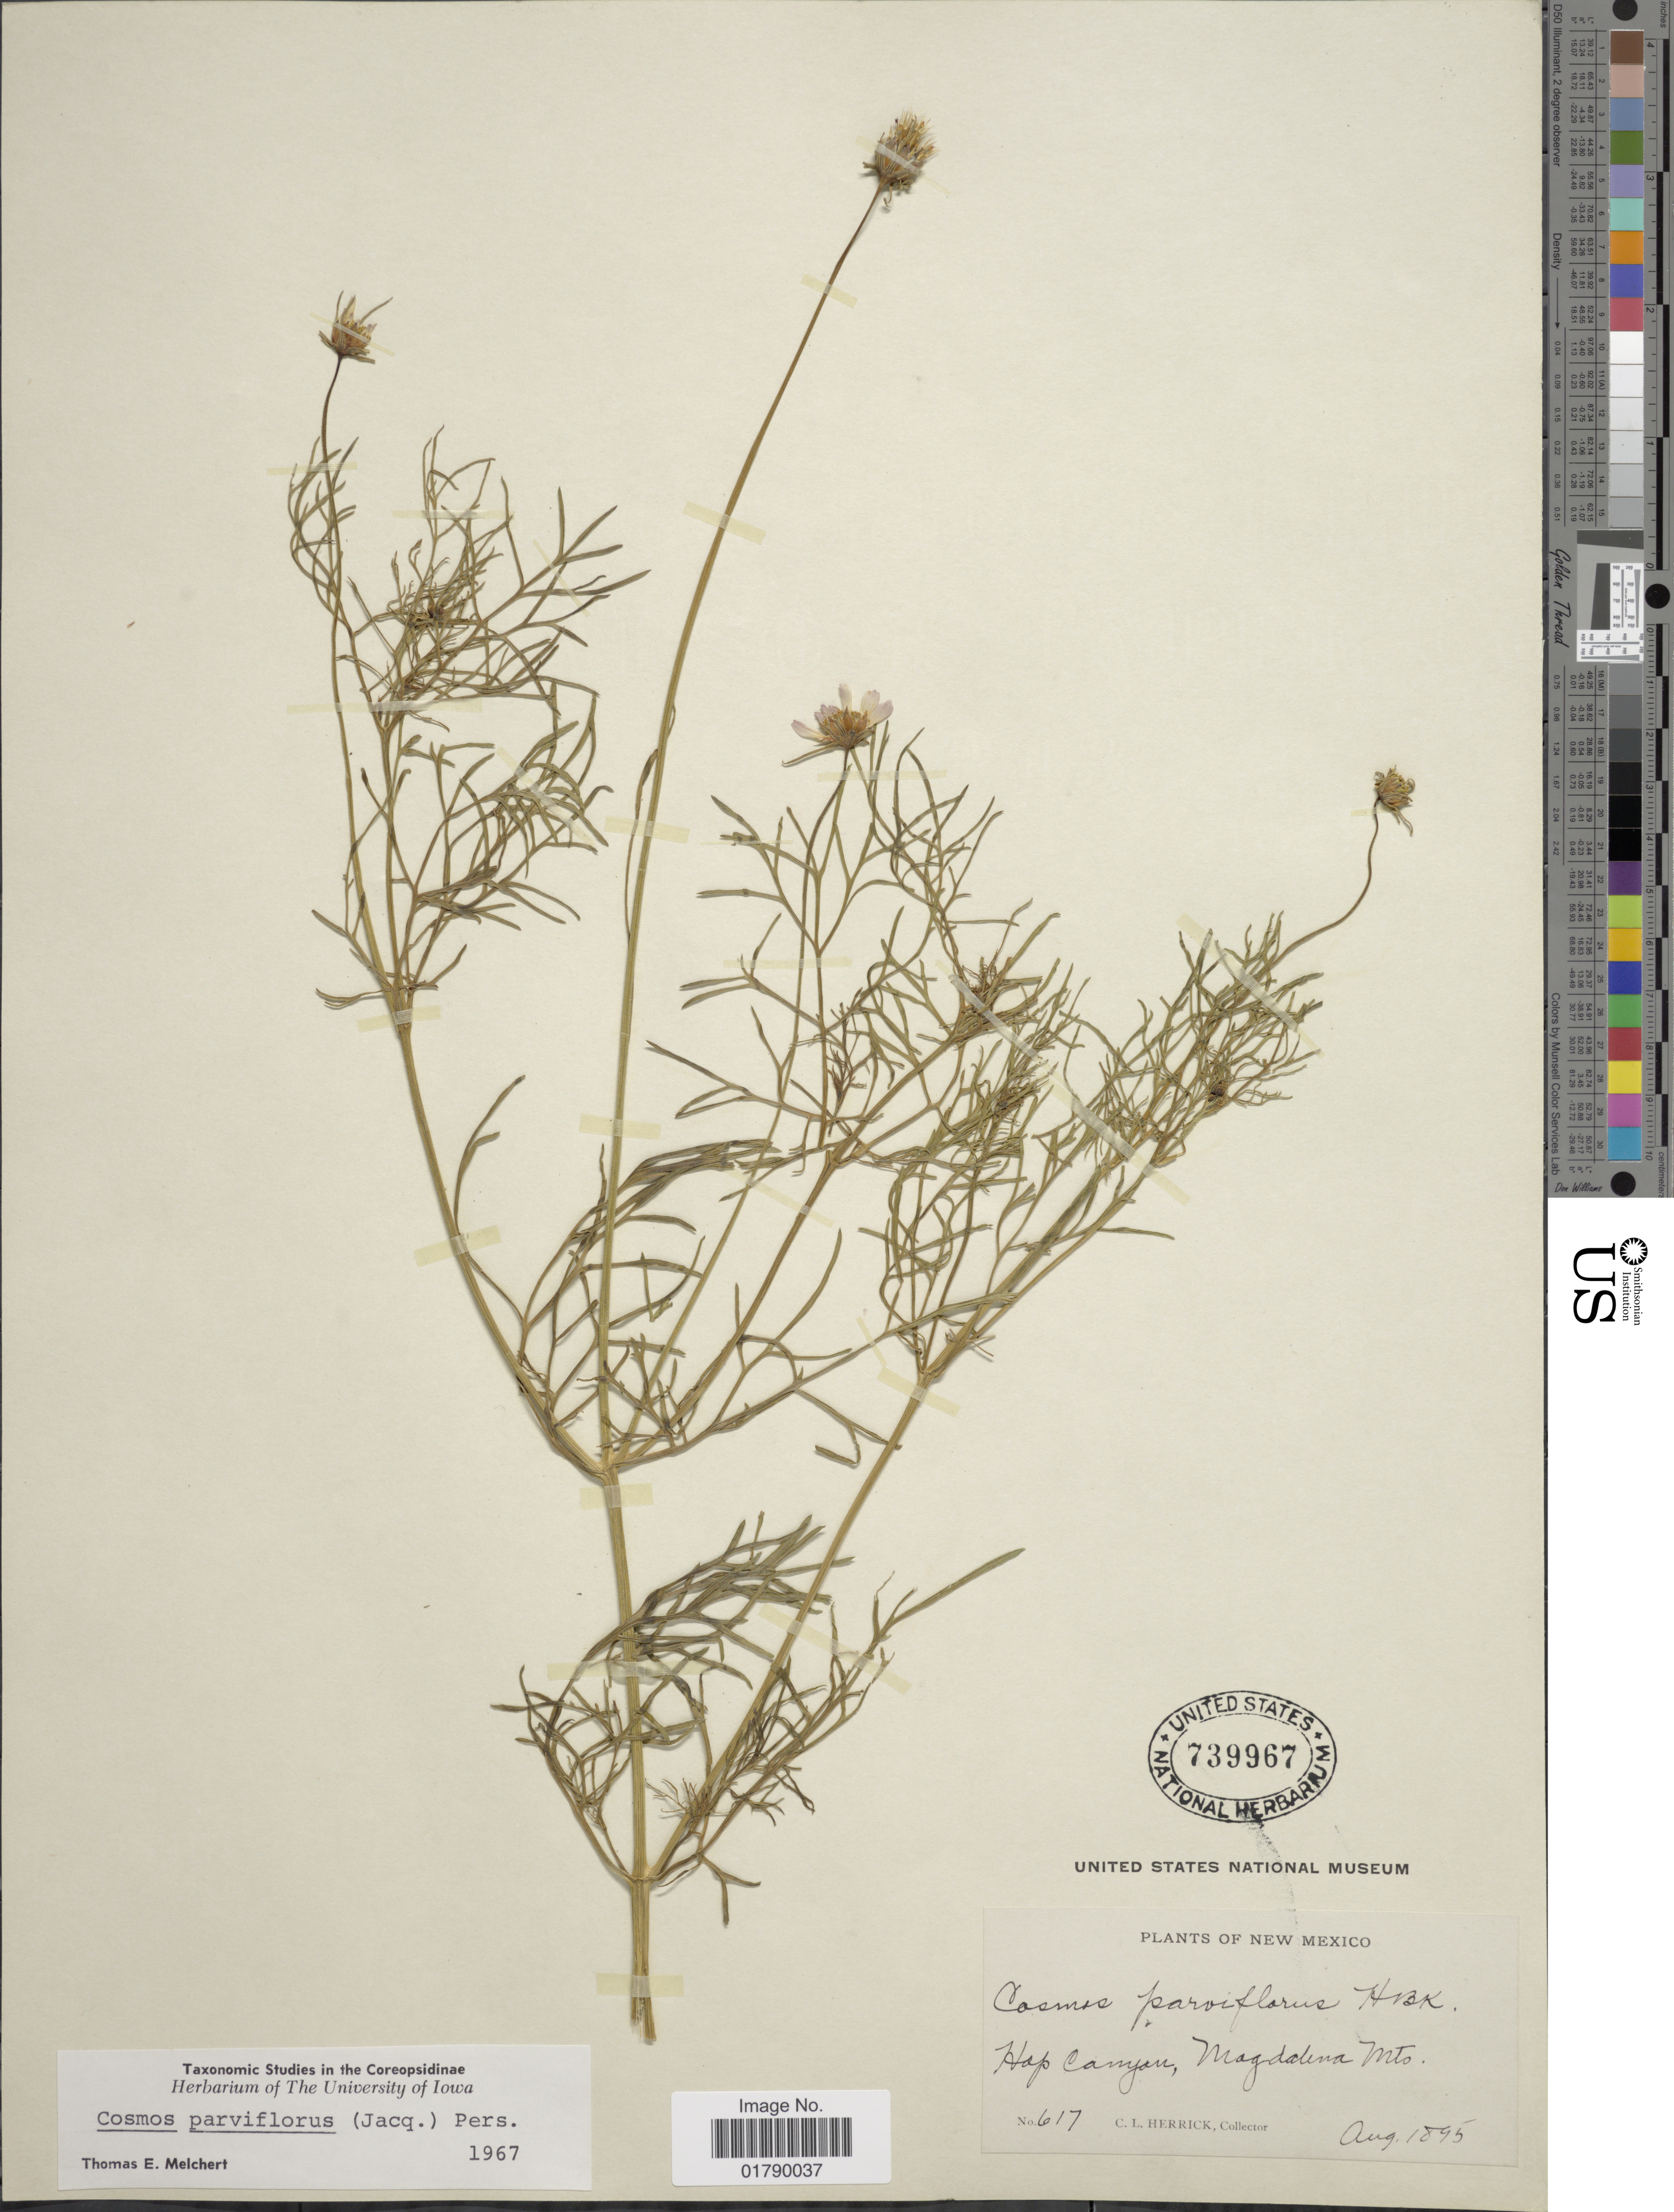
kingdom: Plantae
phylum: Tracheophyta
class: Magnoliopsida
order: Asterales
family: Asteraceae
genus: Cosmos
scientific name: Cosmos parviflorus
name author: (Jacq.) Pers.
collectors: C. Herrick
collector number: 617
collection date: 1895-08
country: United States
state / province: New Mexico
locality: Hap Camyon, Magdalena Mts.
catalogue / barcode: US 739967